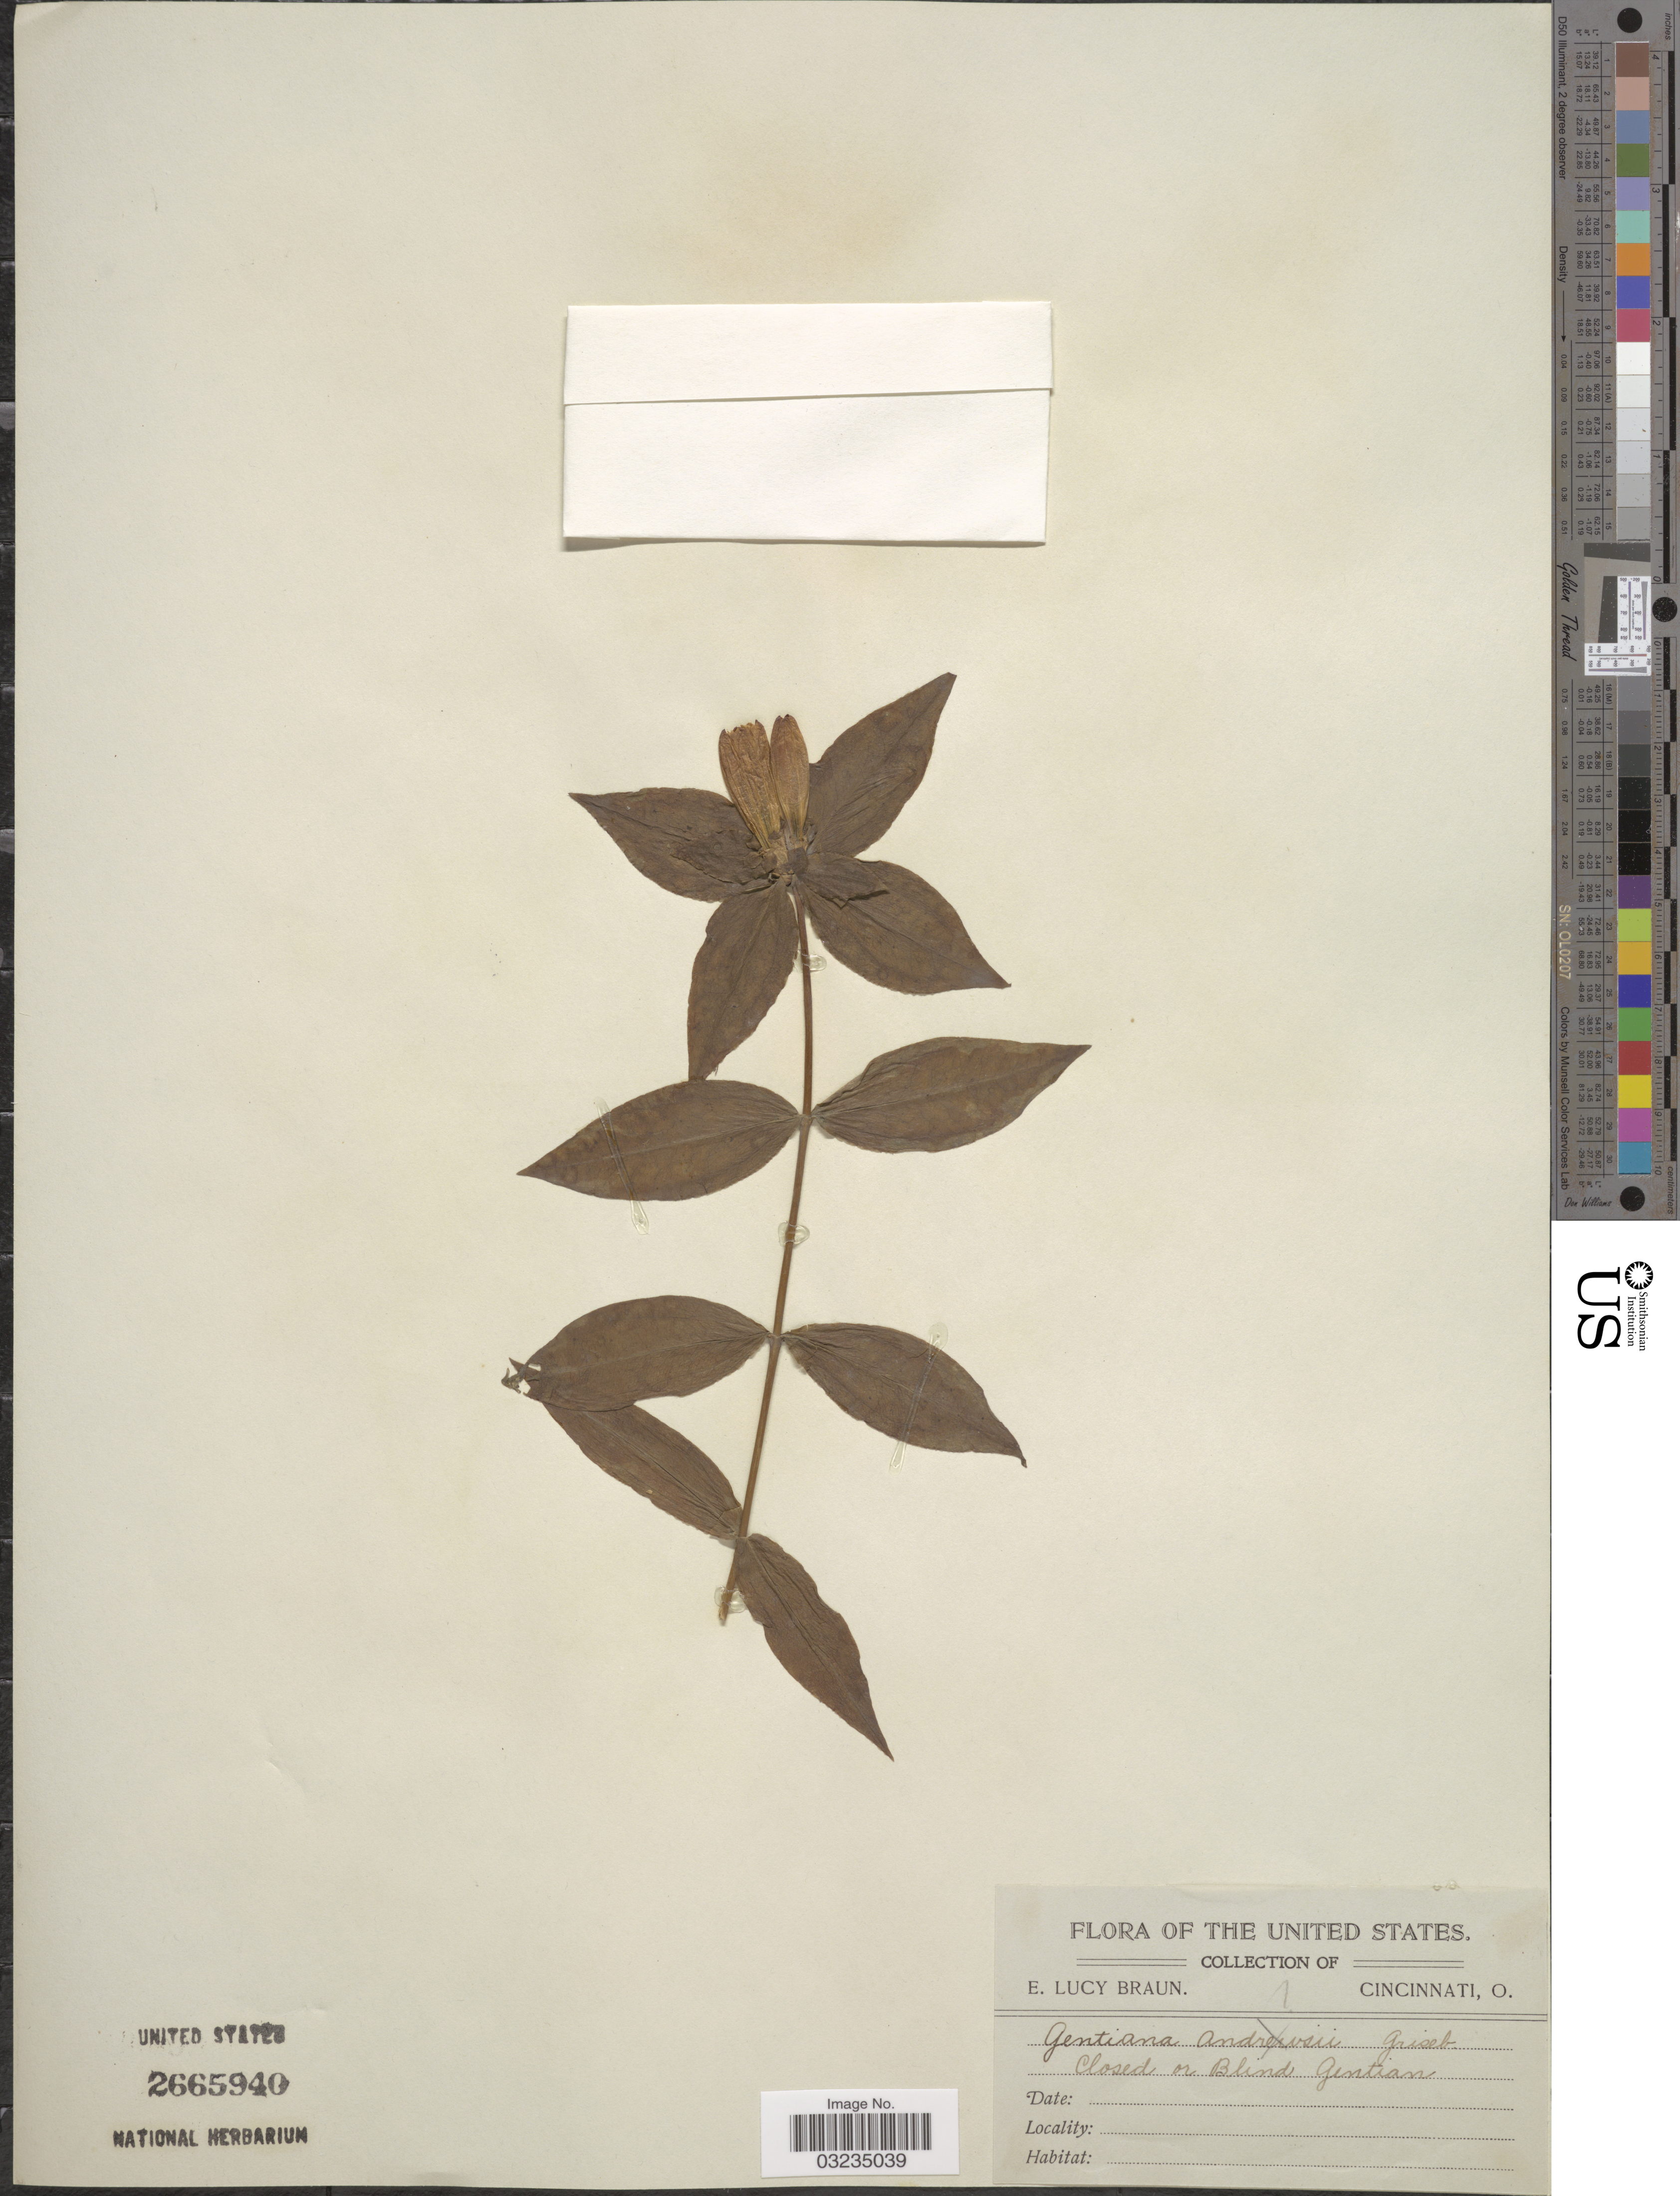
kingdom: Plantae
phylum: Tracheophyta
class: Magnoliopsida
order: Gentianales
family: Gentianaceae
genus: Gentiana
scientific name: Gentiana sp.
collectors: E. Braun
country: United States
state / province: Ohio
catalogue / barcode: US 2665940